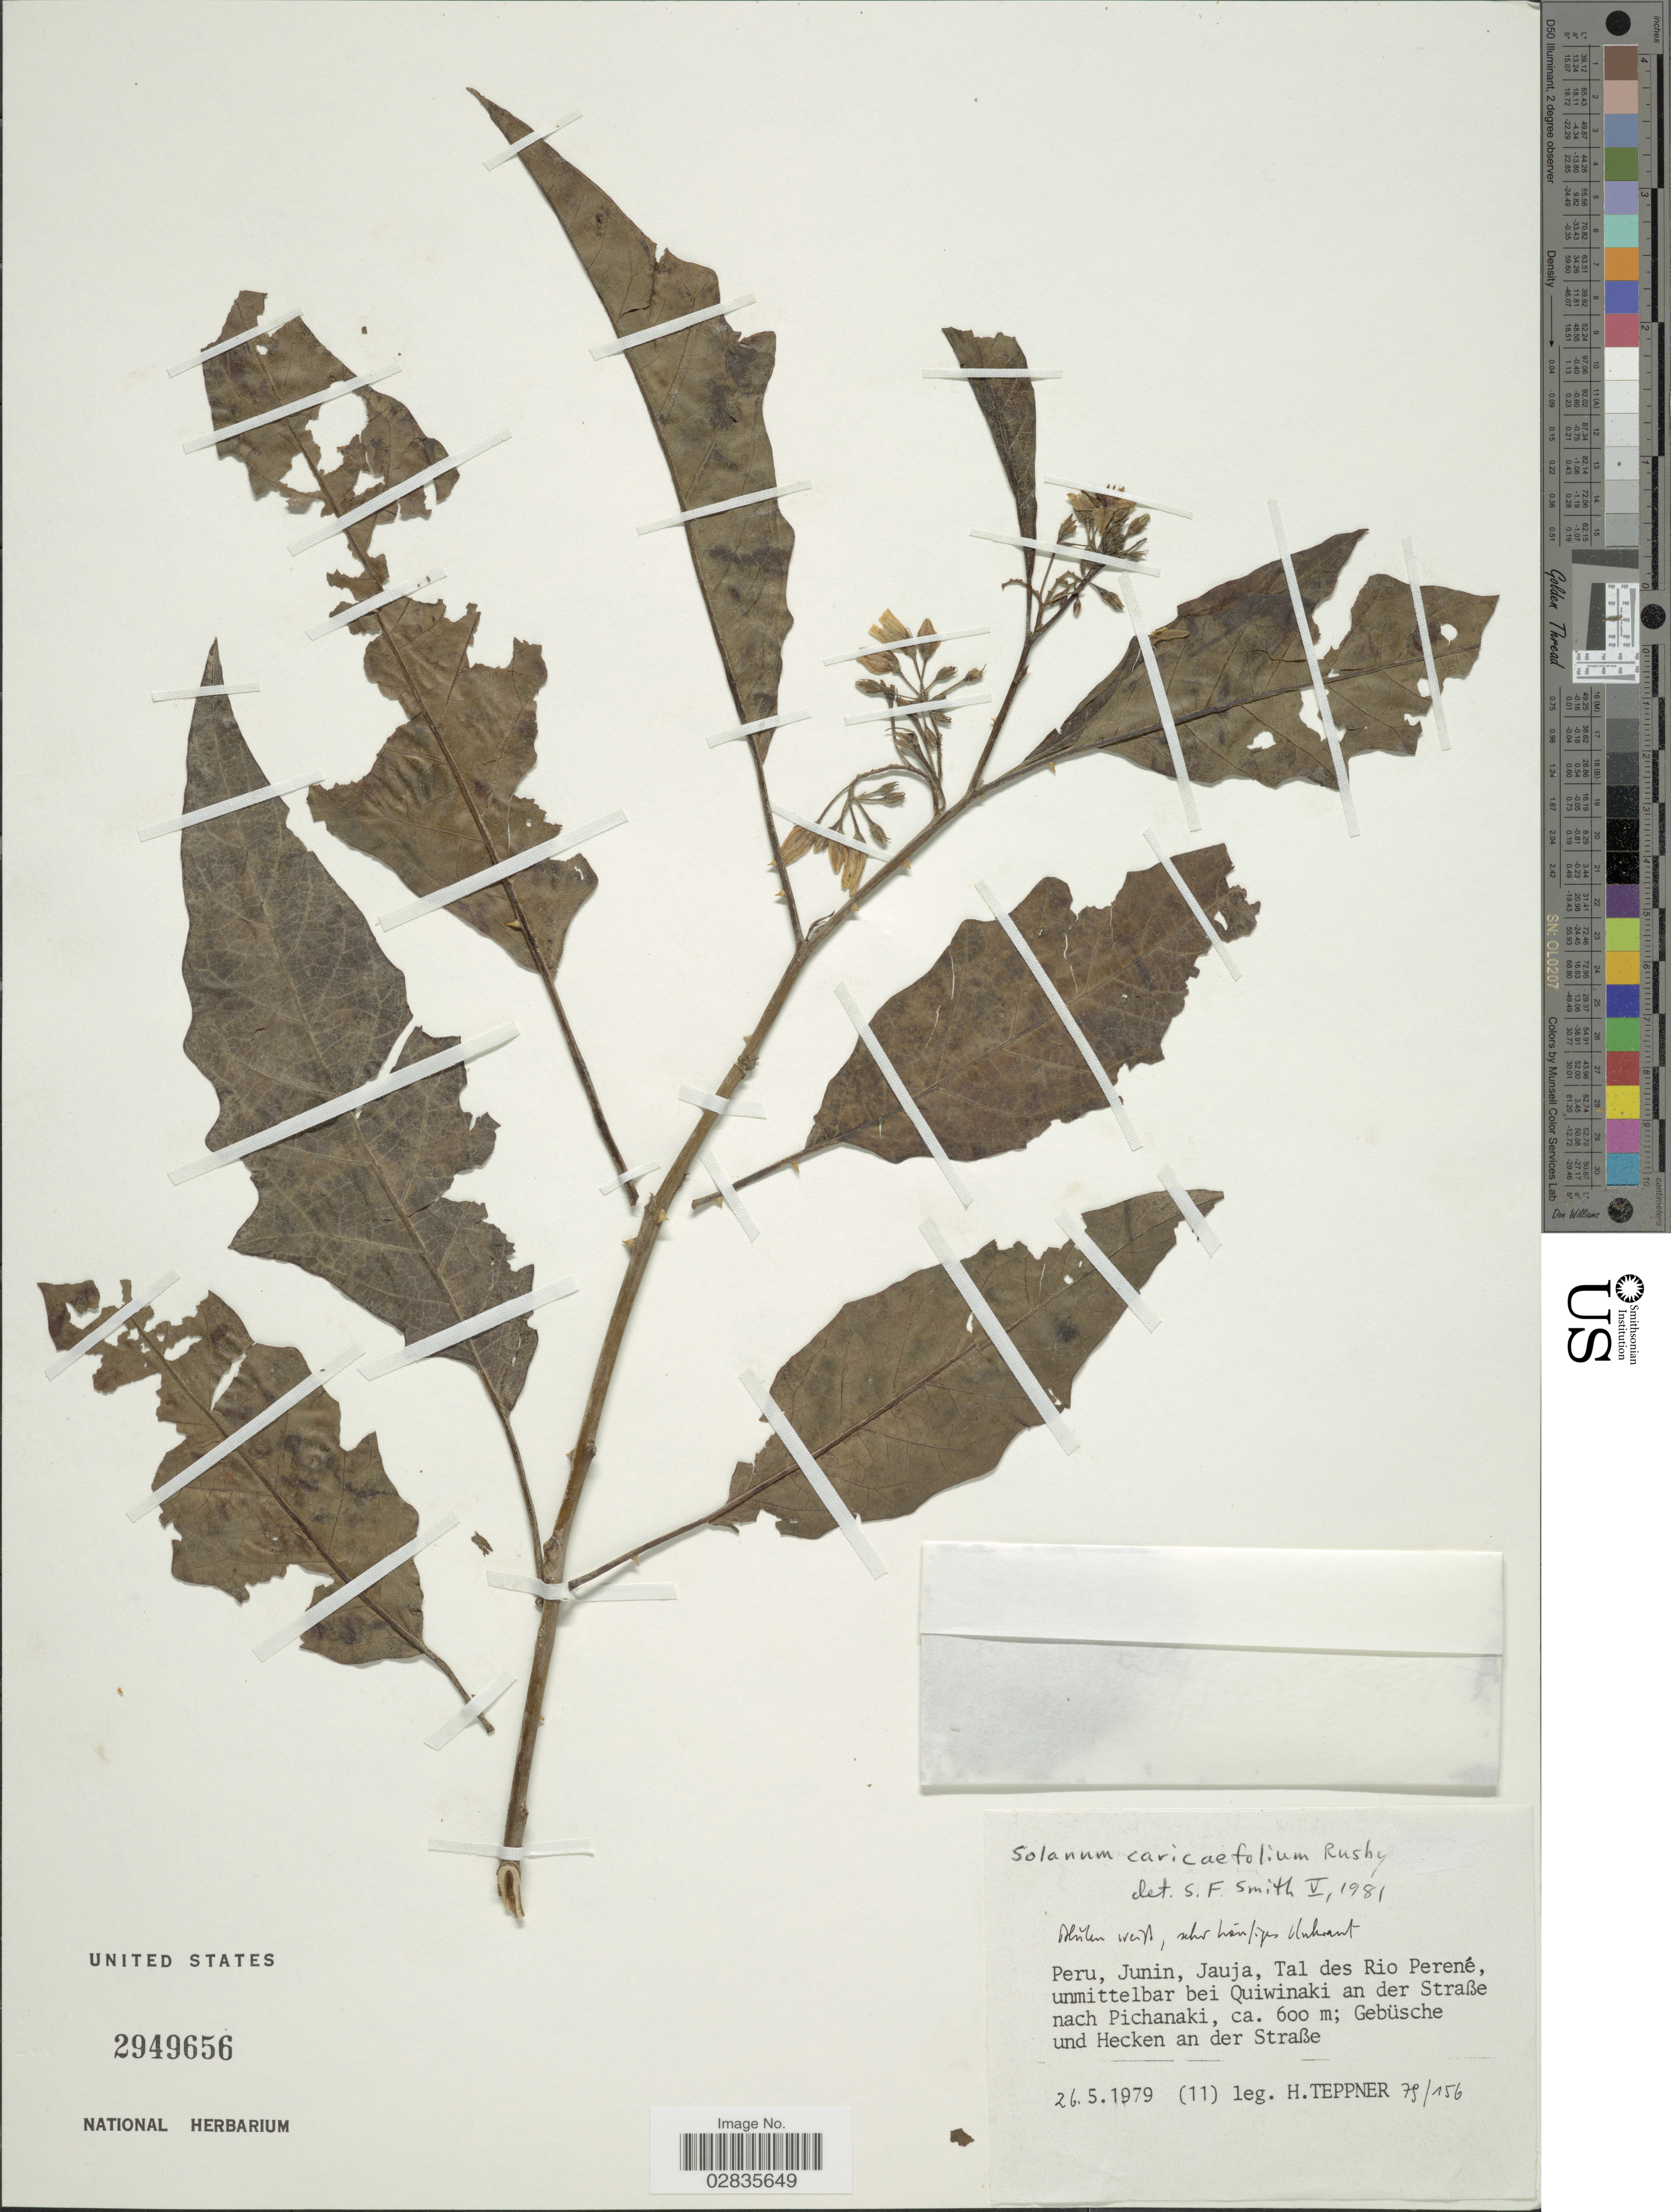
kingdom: Plantae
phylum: Tracheophyta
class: Magnoliopsida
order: Solanales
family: Solanaceae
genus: Solanum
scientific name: Solanum caricaefolium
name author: Rusby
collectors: H. Teppner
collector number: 79/156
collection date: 1979-05-26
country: Peru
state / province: Junín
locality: Jauja, Tal des Rio Perené, unmittelbar bei Quiwinaki an der Strabe nach Pichanaki.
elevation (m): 600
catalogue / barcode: US 2949656